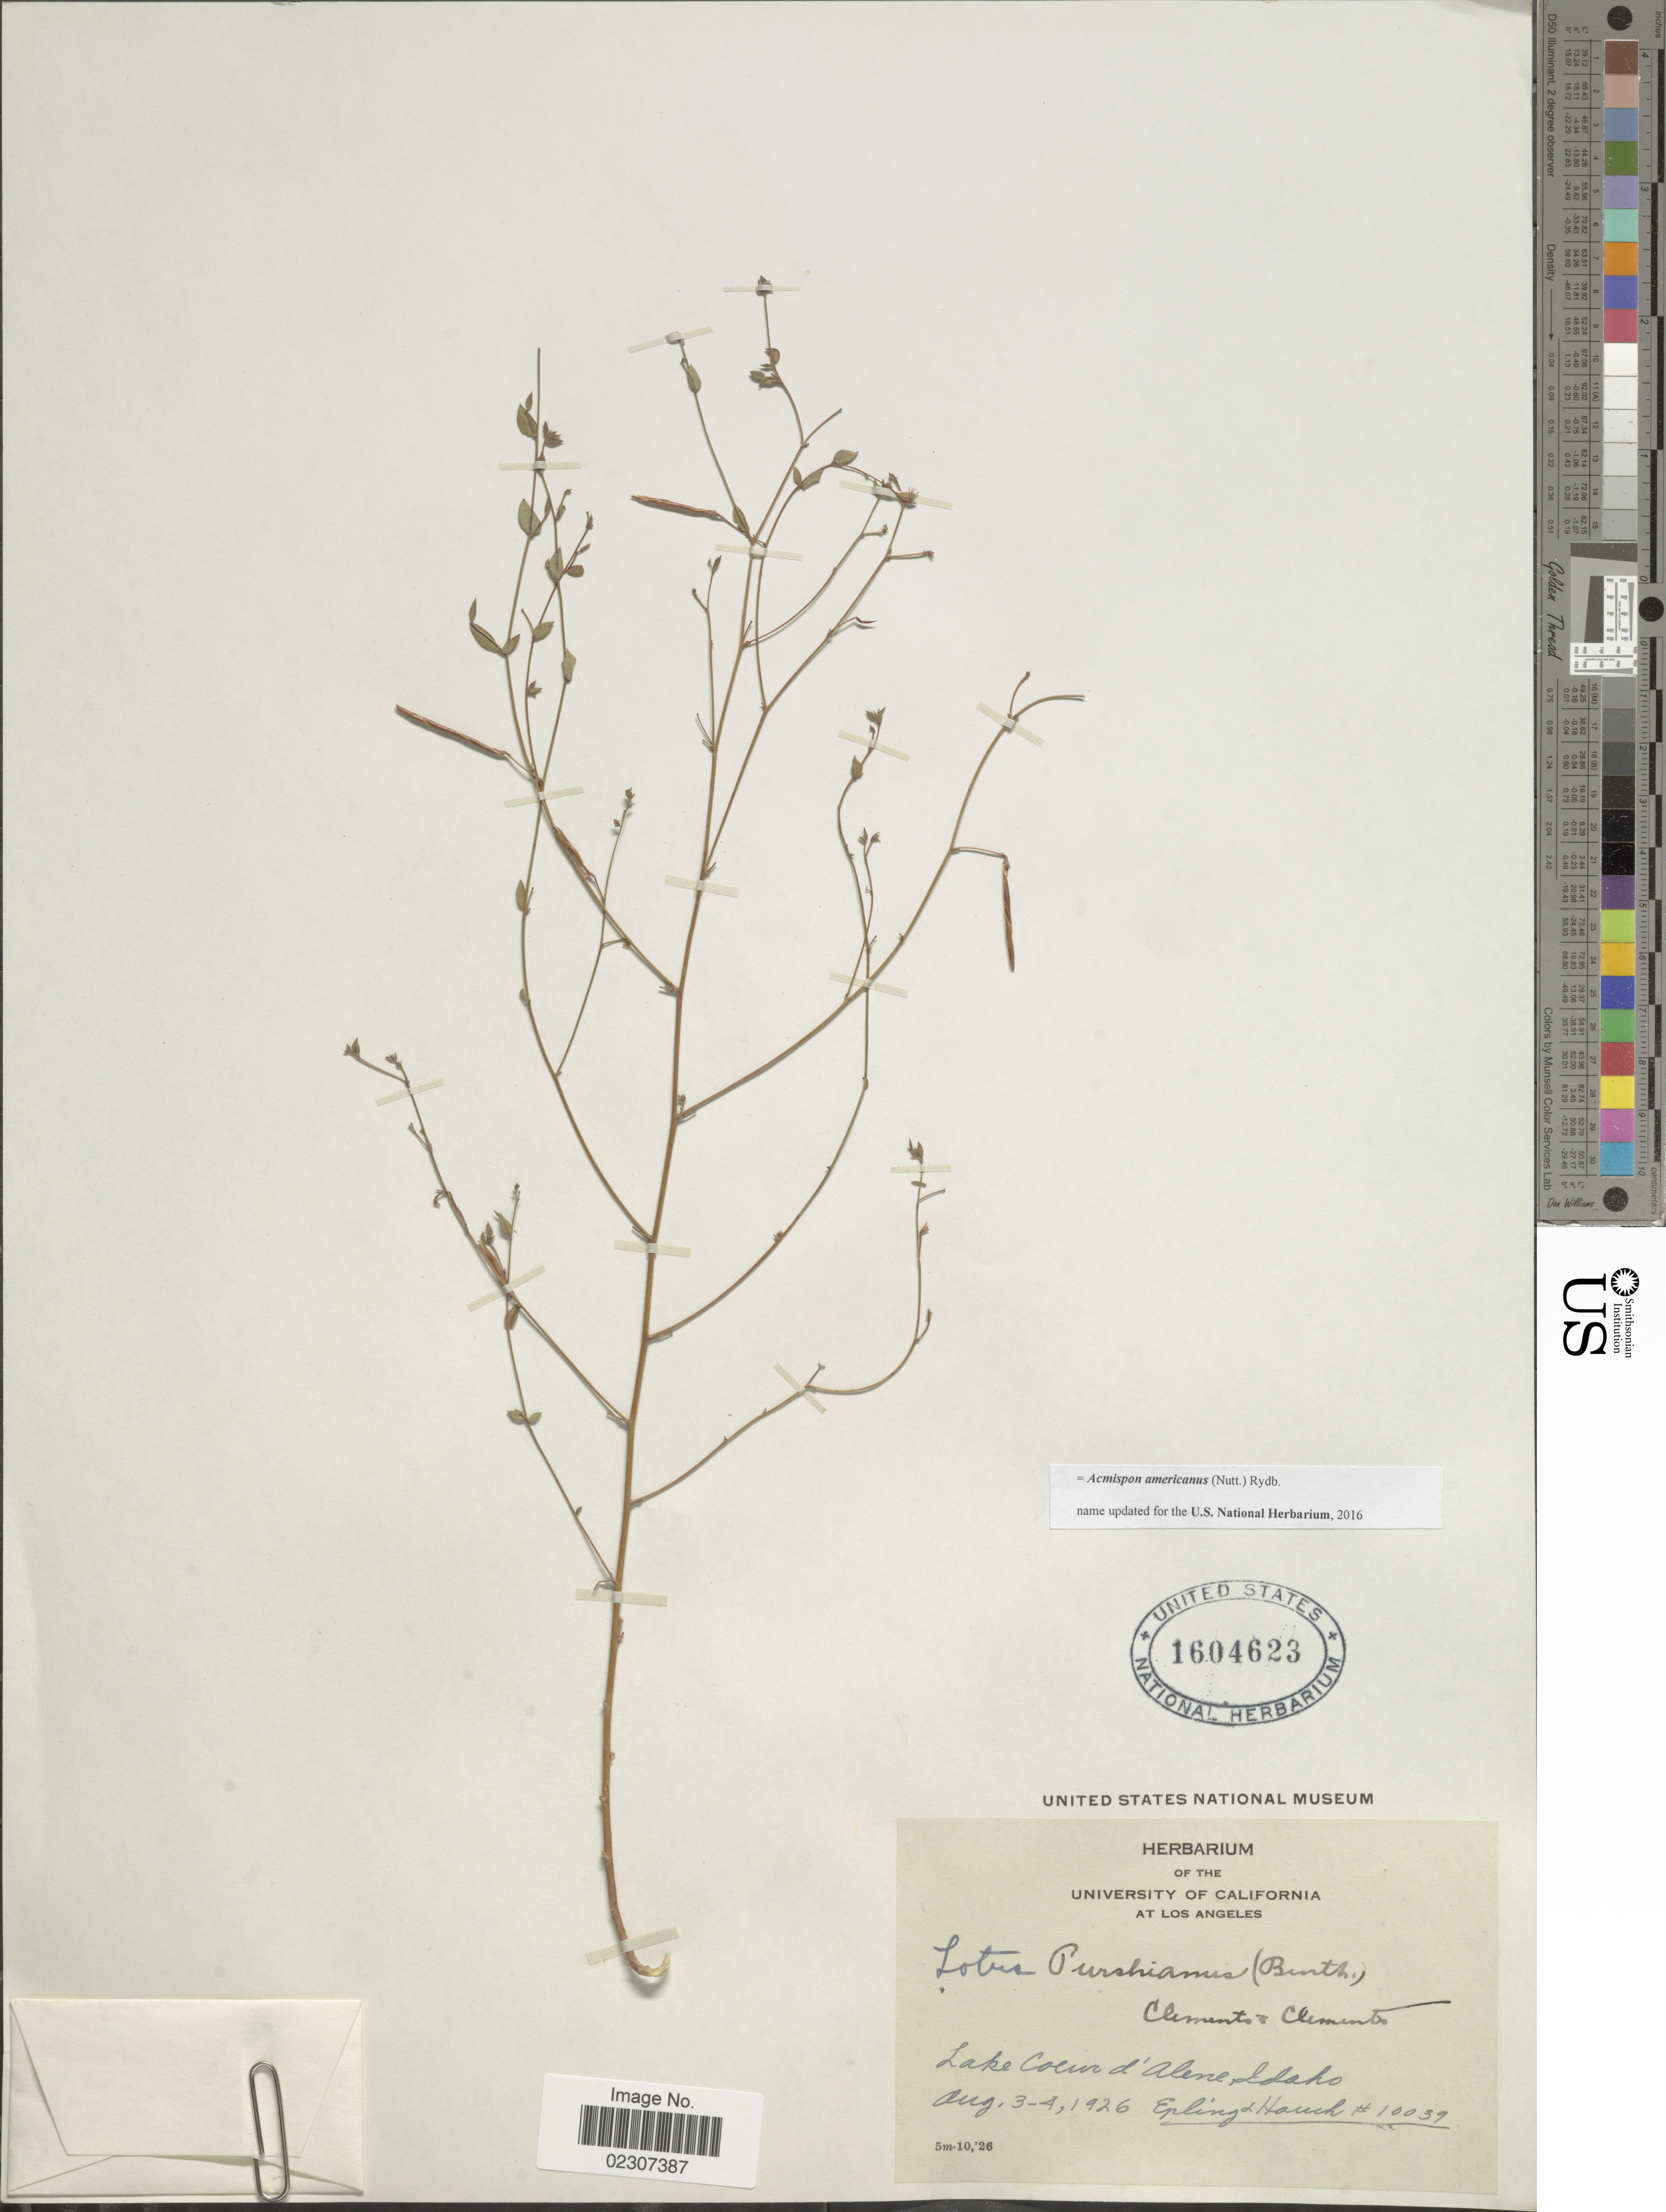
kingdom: Plantae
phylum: Tracheophyta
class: Magnoliopsida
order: Fabales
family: Fabaceae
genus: Acmispon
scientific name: Acmispon americanus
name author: (Nutt.) Rydb.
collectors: -- Epling & -. Hauch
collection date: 1926-08-03/1926-08-04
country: United States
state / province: Idaho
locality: Lake Coeur d'Alene, Idaho.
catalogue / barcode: US 1604623